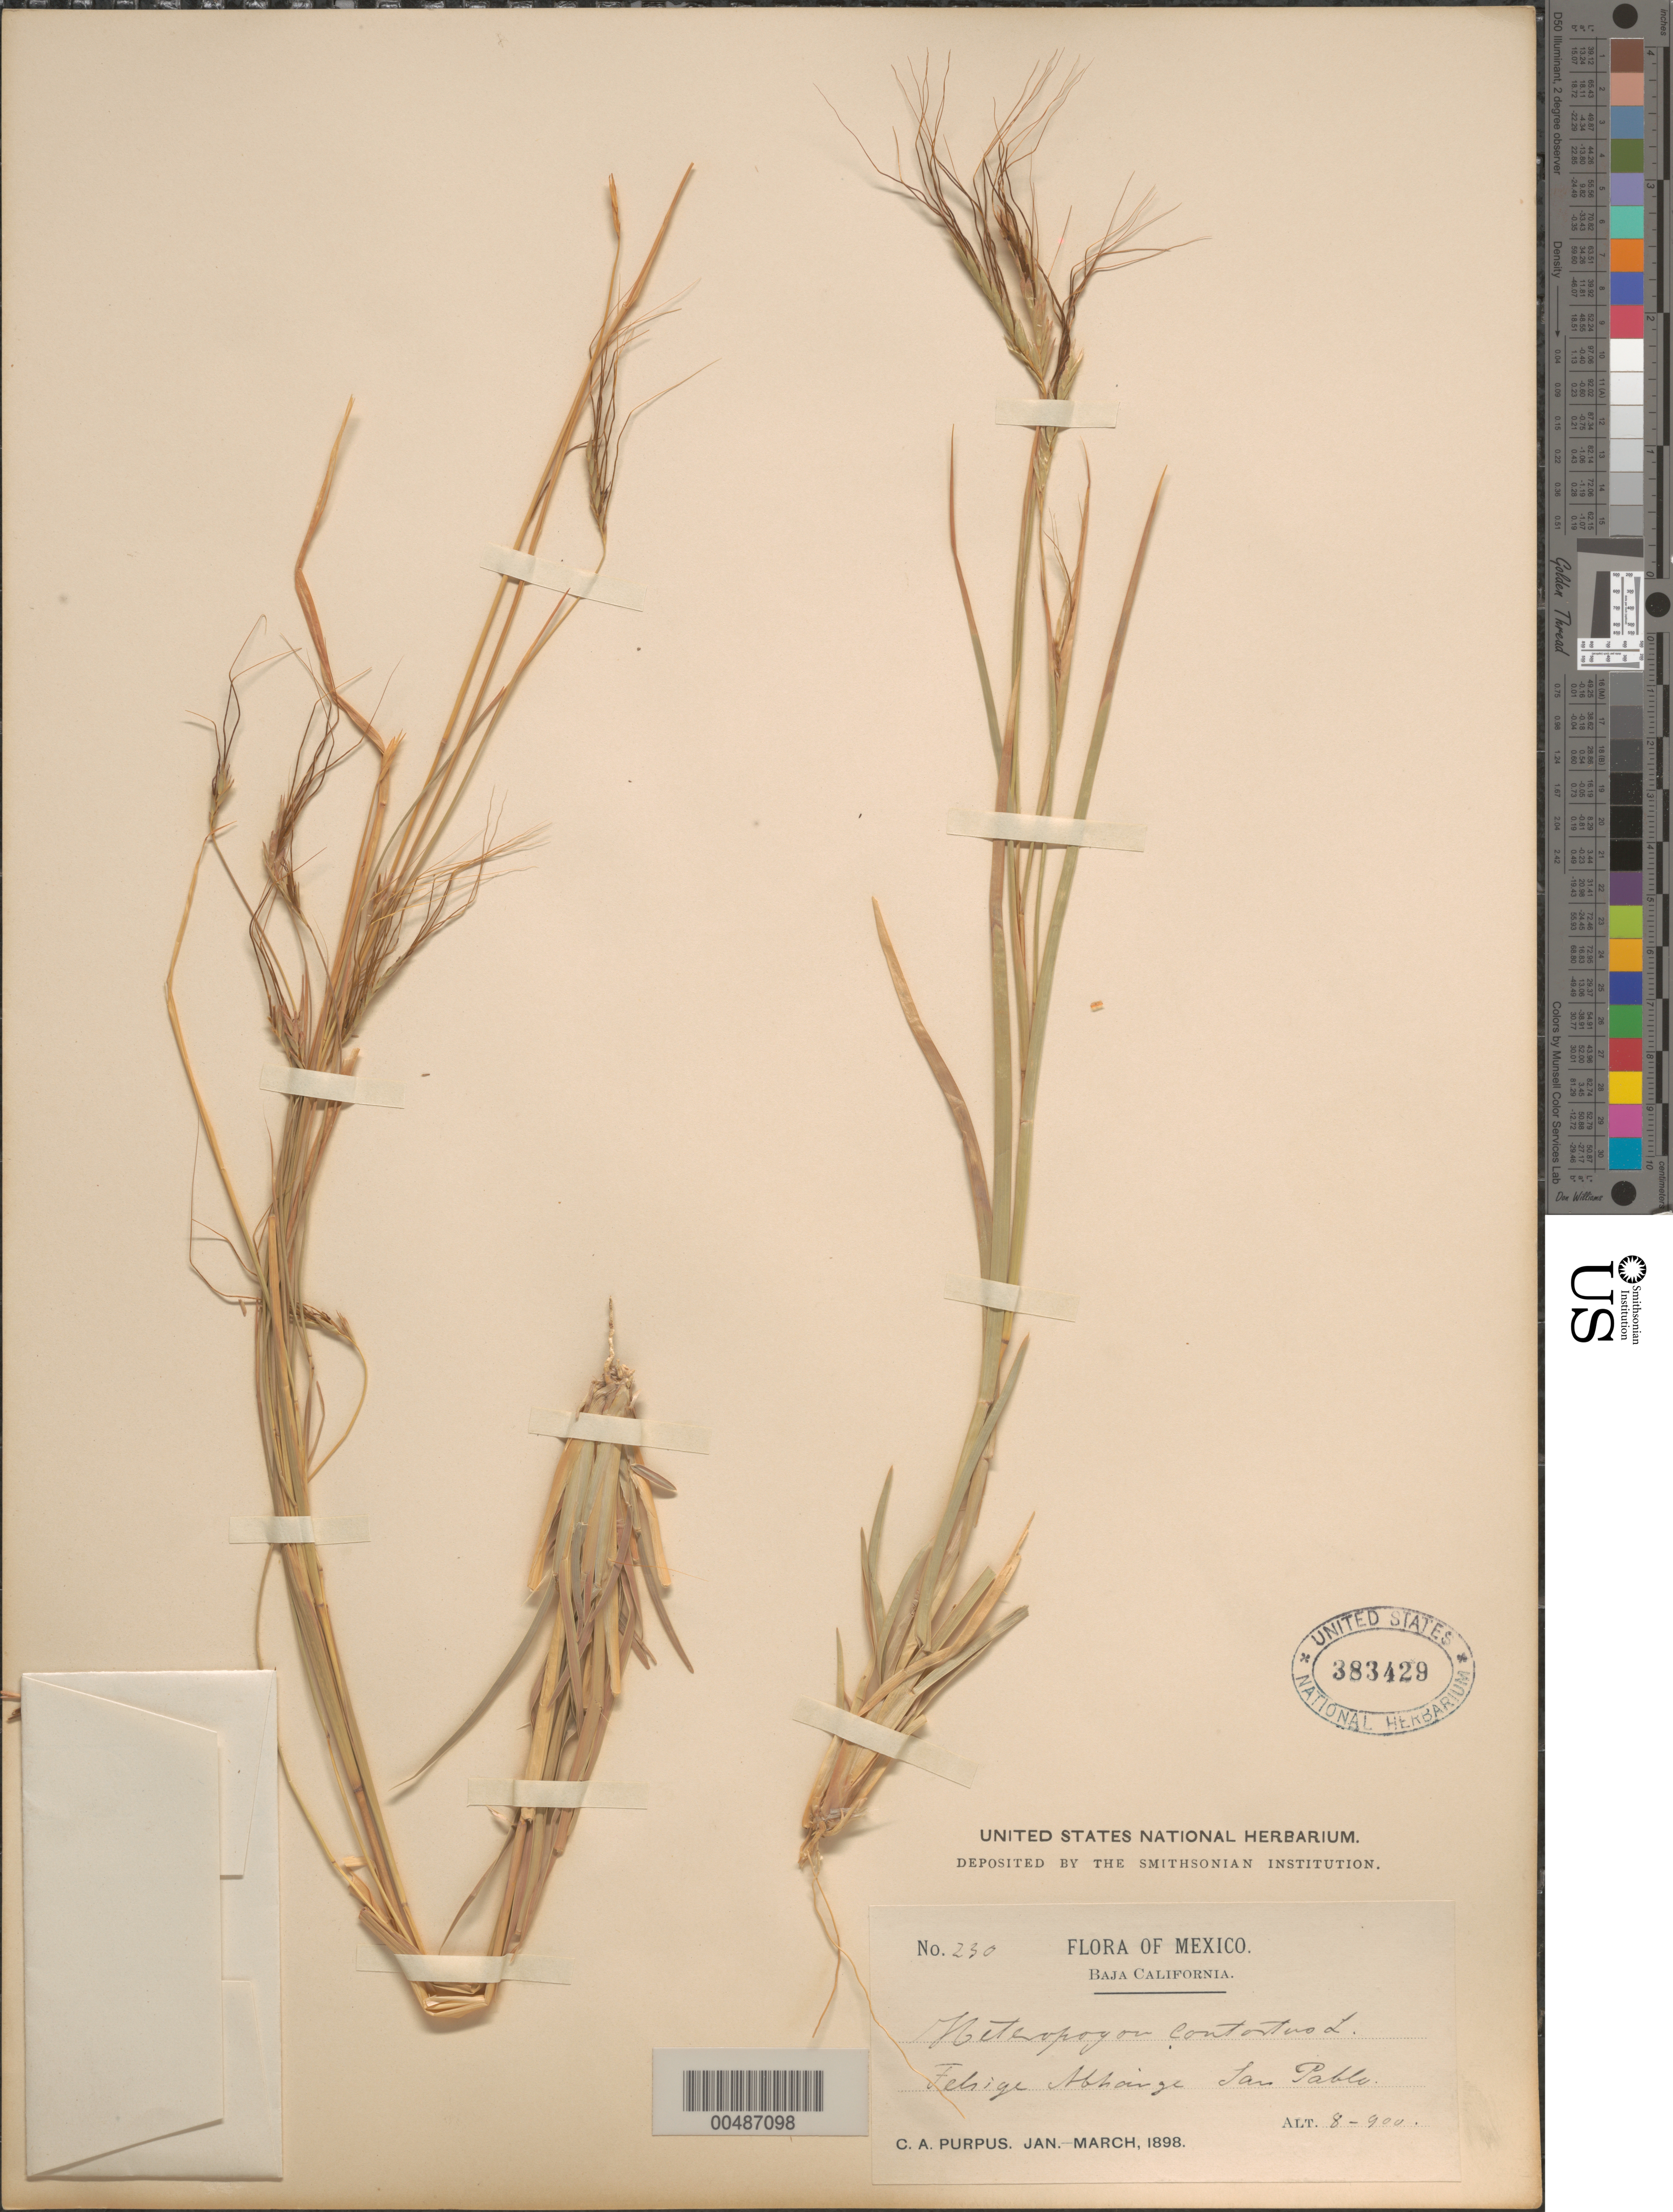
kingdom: Plantae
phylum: Tracheophyta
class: Liliopsida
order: Poales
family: Poaceae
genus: Heteropogon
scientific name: Heteropogon contortus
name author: (L.) P. Beauv. ex Roem. & Schult.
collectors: C. A. Purpus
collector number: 230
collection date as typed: Jan 1898 to Mar 1898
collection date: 1898-01/1898-03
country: Mexico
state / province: Baja California Sur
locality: Felige Ablaige, San Pablo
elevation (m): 244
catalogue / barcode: US 383429